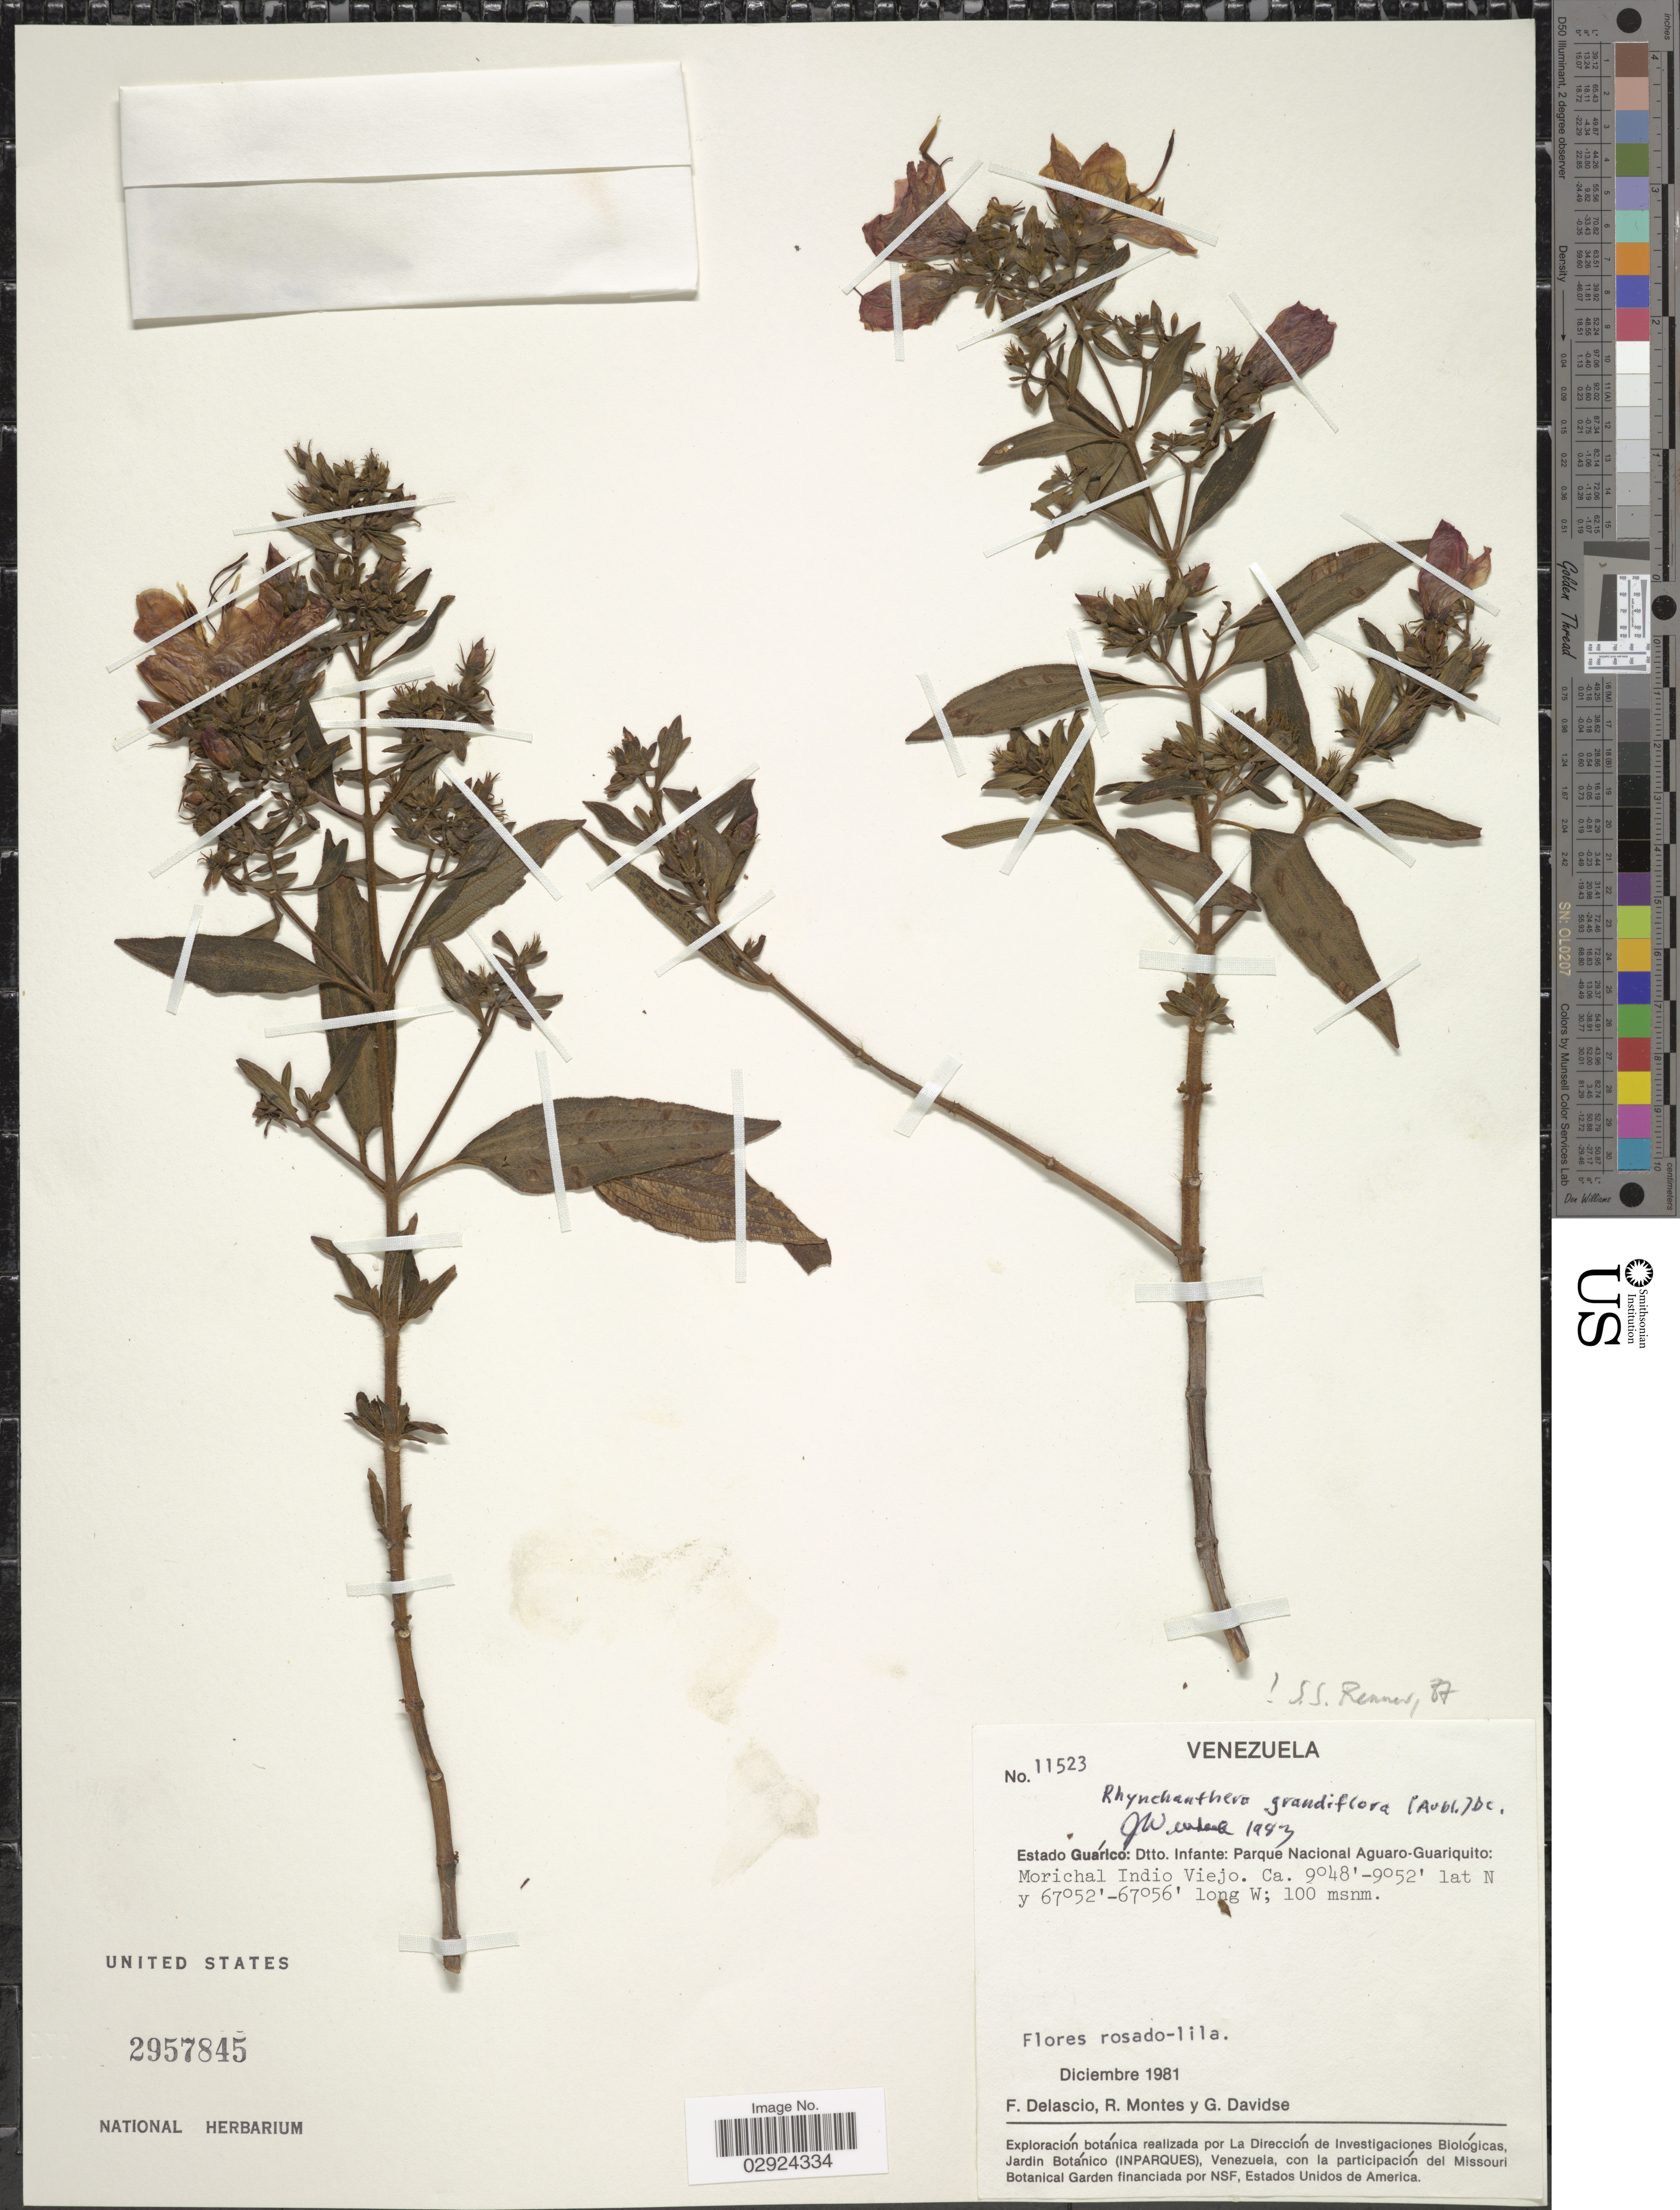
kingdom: Plantae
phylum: Tracheophyta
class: Magnoliopsida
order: Myrtales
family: Melastomataceae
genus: Rhynchanthera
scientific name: Rhynchanthera grandiflora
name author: (Aubl.) DC.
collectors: F. Delascio C., R. Montes & G. Davidse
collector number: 11523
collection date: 1981-12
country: Venezuela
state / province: Guárico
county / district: Leonardo Infante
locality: Dtto. Infante: Parque Nacional Aguaro-Guariquito; Morichal Indio Viejo.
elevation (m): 100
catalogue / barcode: US 2957845